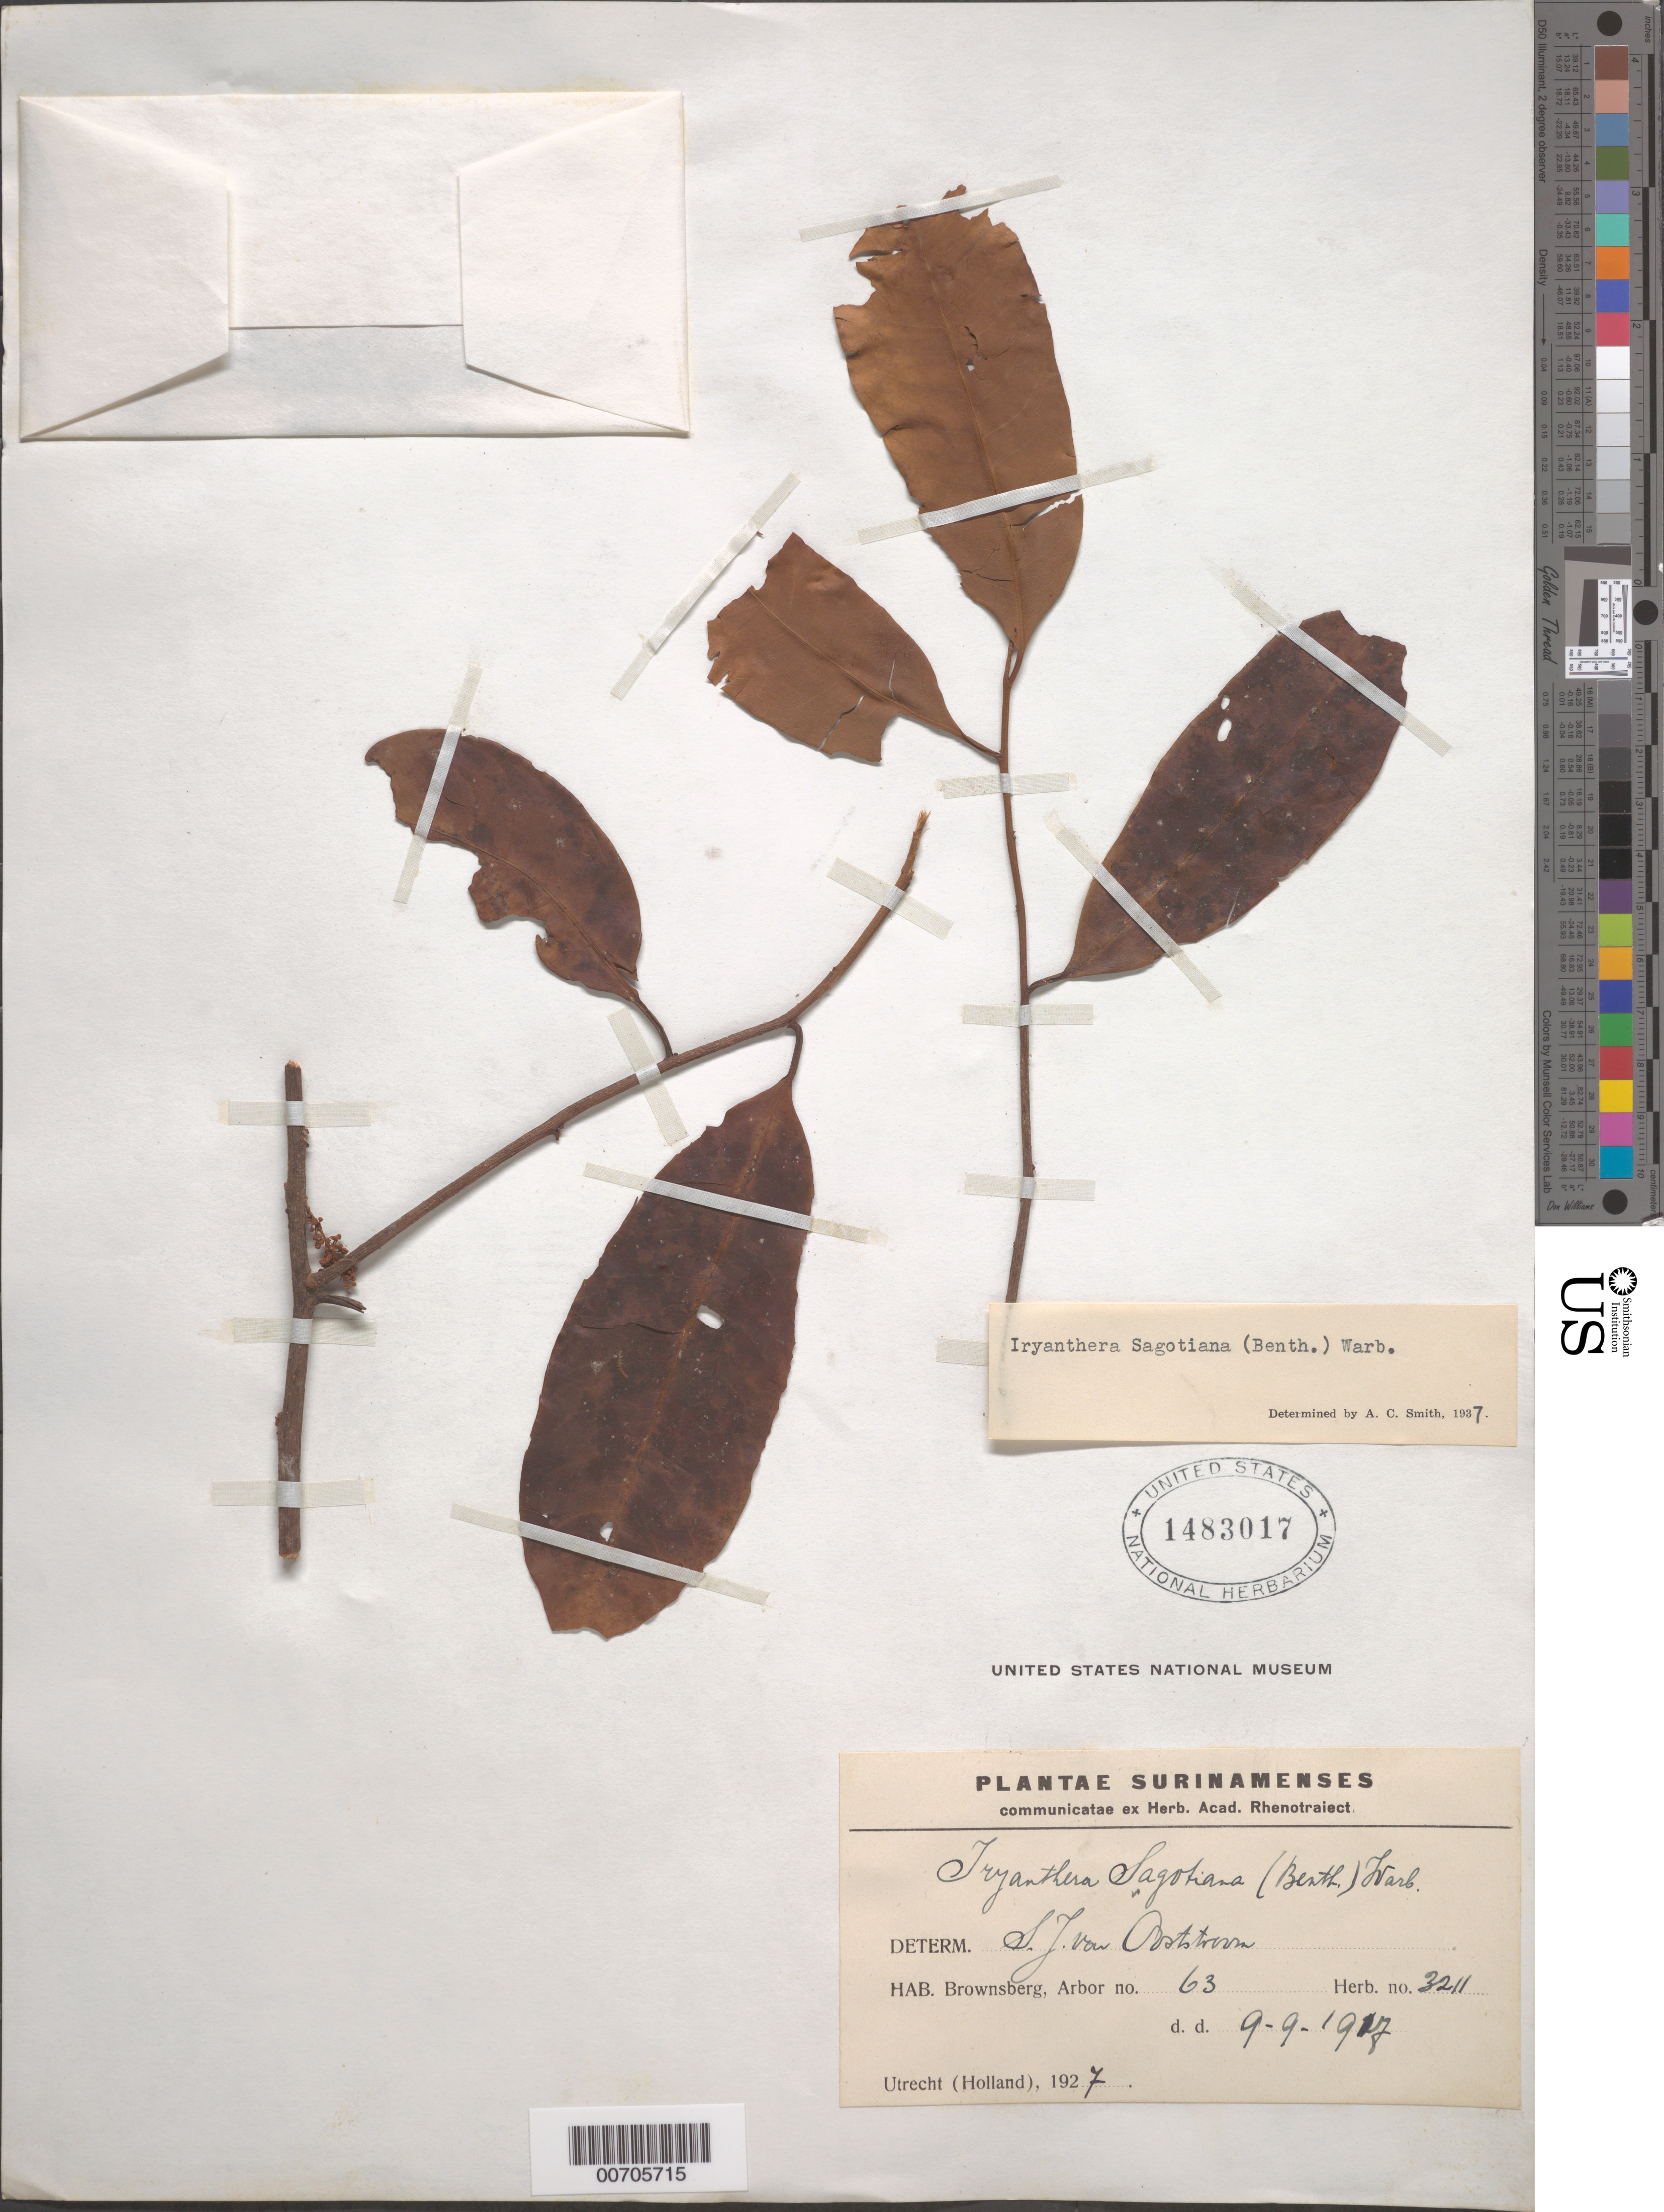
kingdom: Plantae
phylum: Tracheophyta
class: Magnoliopsida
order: Magnoliales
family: Myristicaceae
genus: Iryanthera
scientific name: Iryanthera sagotiana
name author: (Benth.) Warb.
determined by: Smith, A. C.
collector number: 3211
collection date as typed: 9-Sep-17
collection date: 1917-09-09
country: Suriname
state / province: Brokopondo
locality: Brownsberg, Forest Reserve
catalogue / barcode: US 1483017